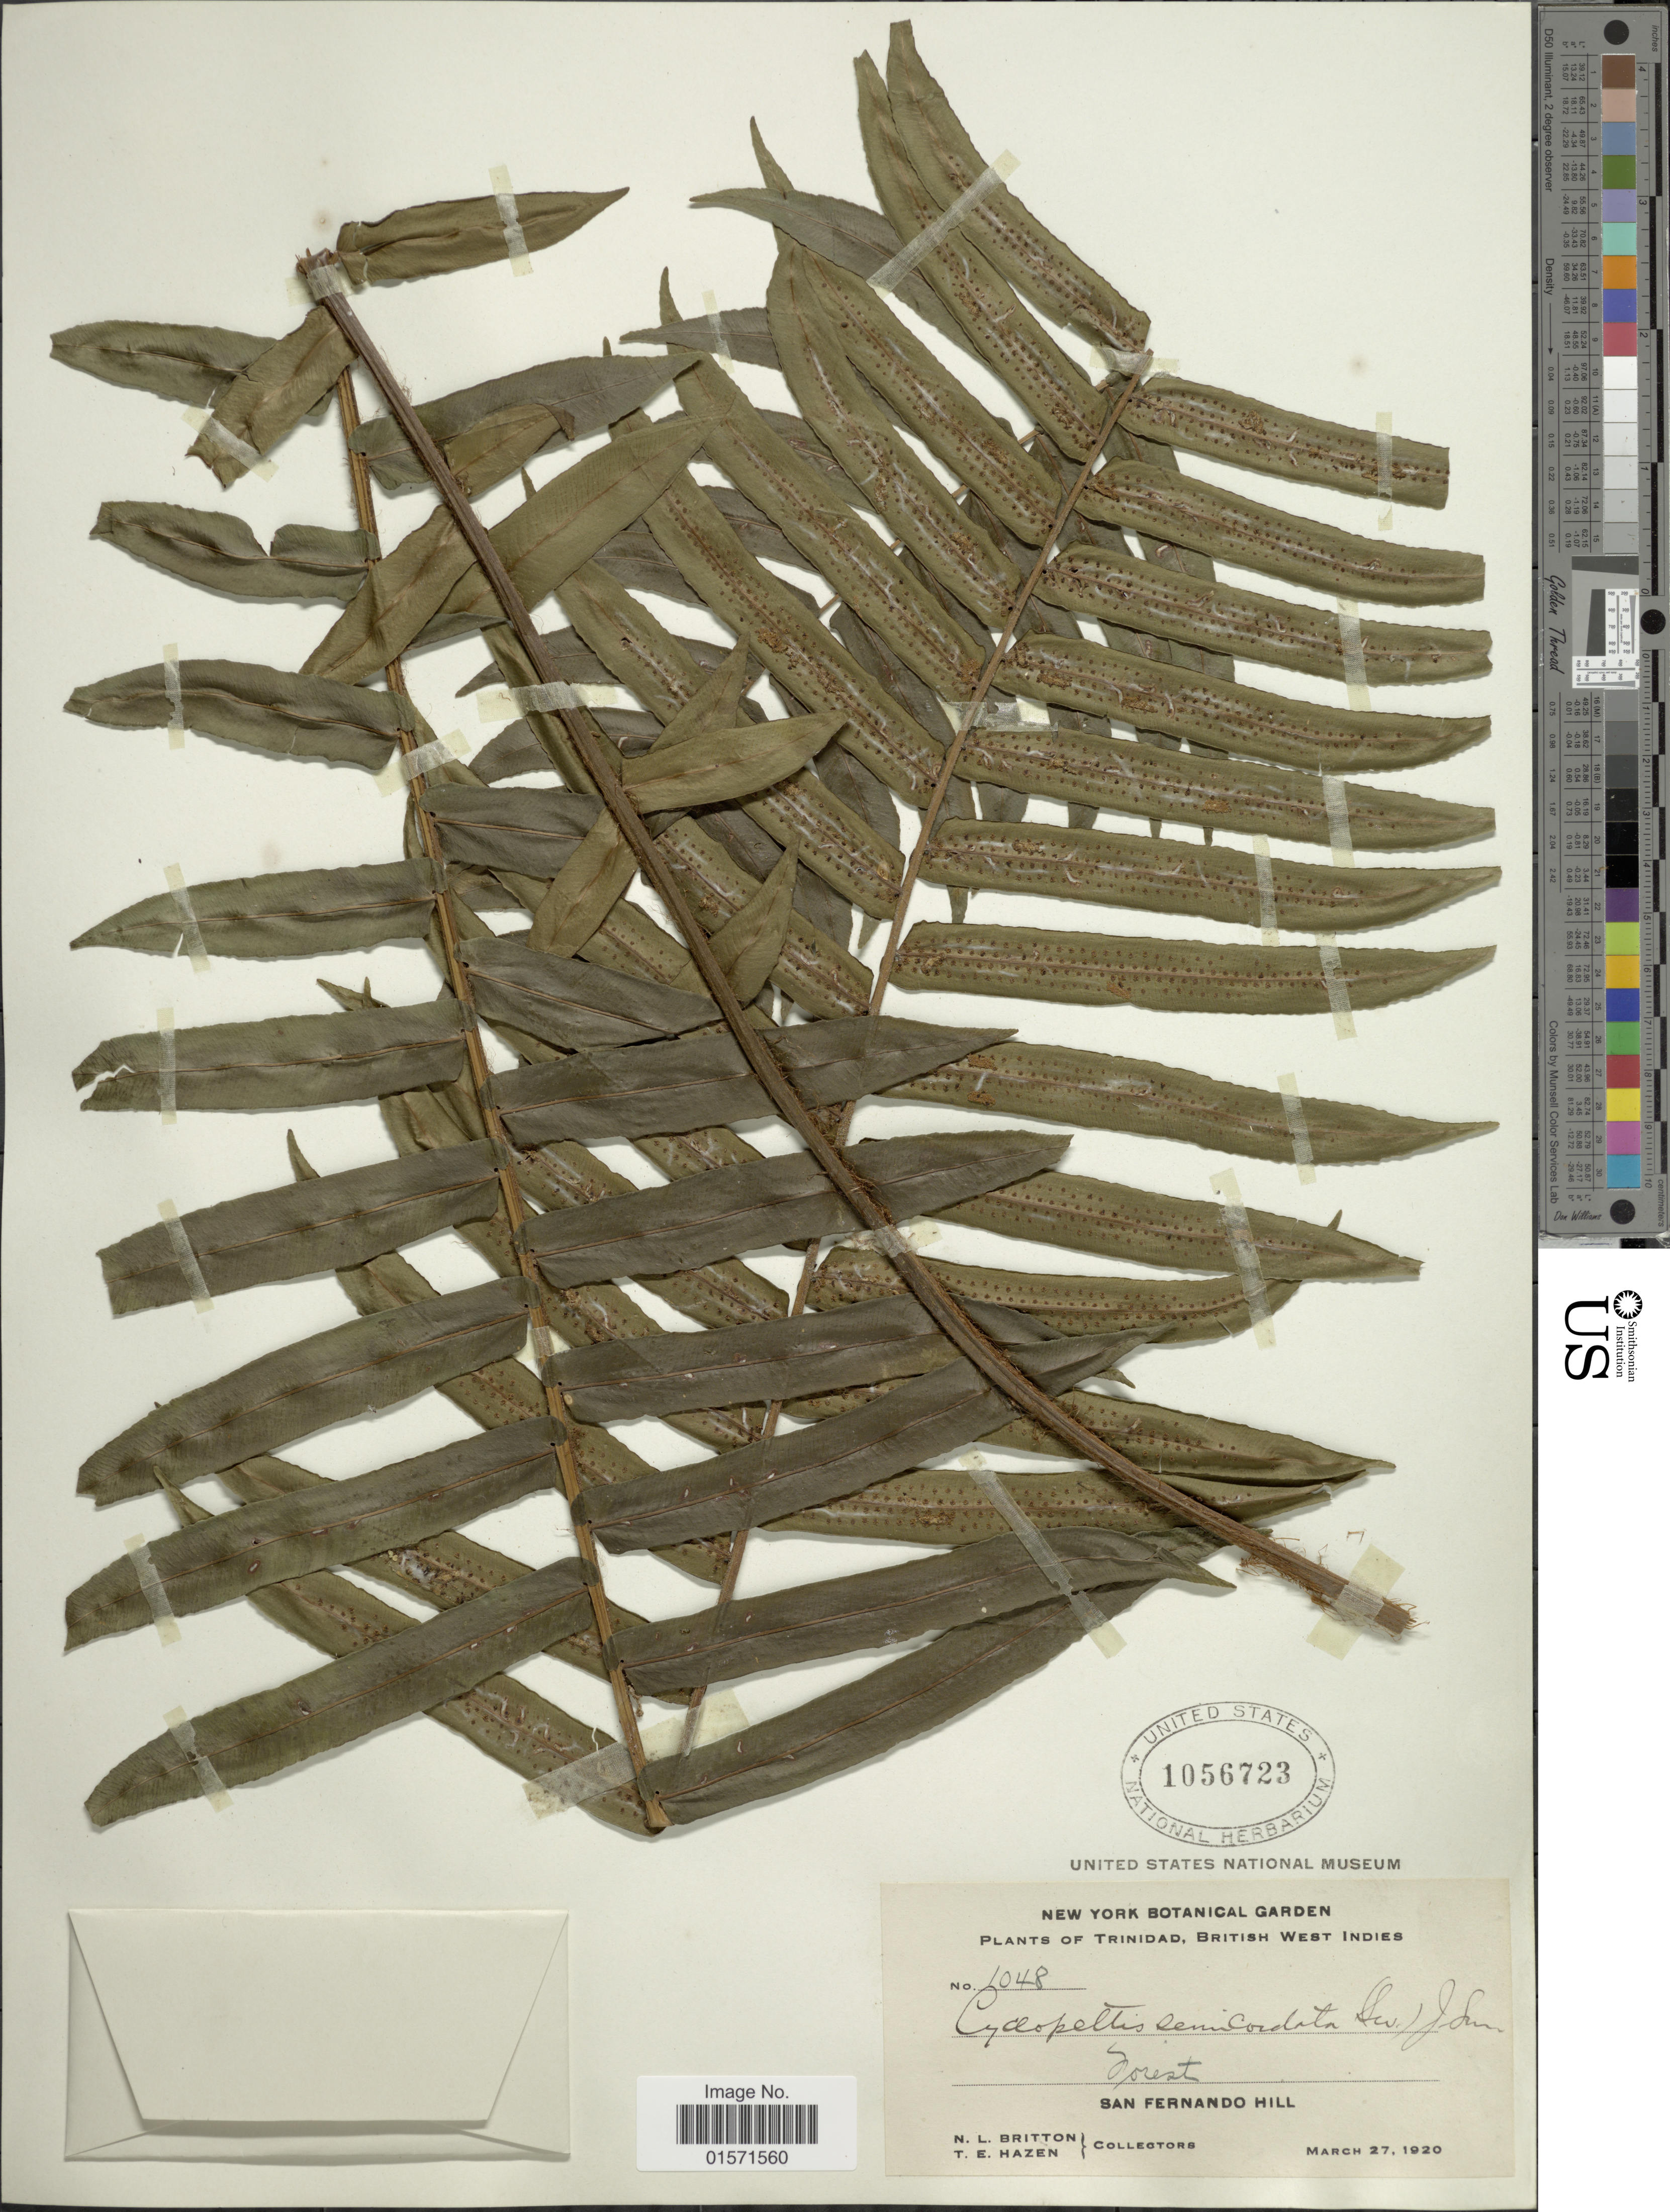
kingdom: Plantae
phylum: Tracheophyta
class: Polypodiopsida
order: Polypodiales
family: Lomariopsidaceae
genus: Cyclopeltis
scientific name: Cyclopeltis semicordata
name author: (Sw.) J. Sm.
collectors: N. Britton & T. E. Hazen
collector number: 1048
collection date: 1920-03-27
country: Trinidad and Tobago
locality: Plants of Trinidad, British West Indies. San Fernando Hill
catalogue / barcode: US 1056723